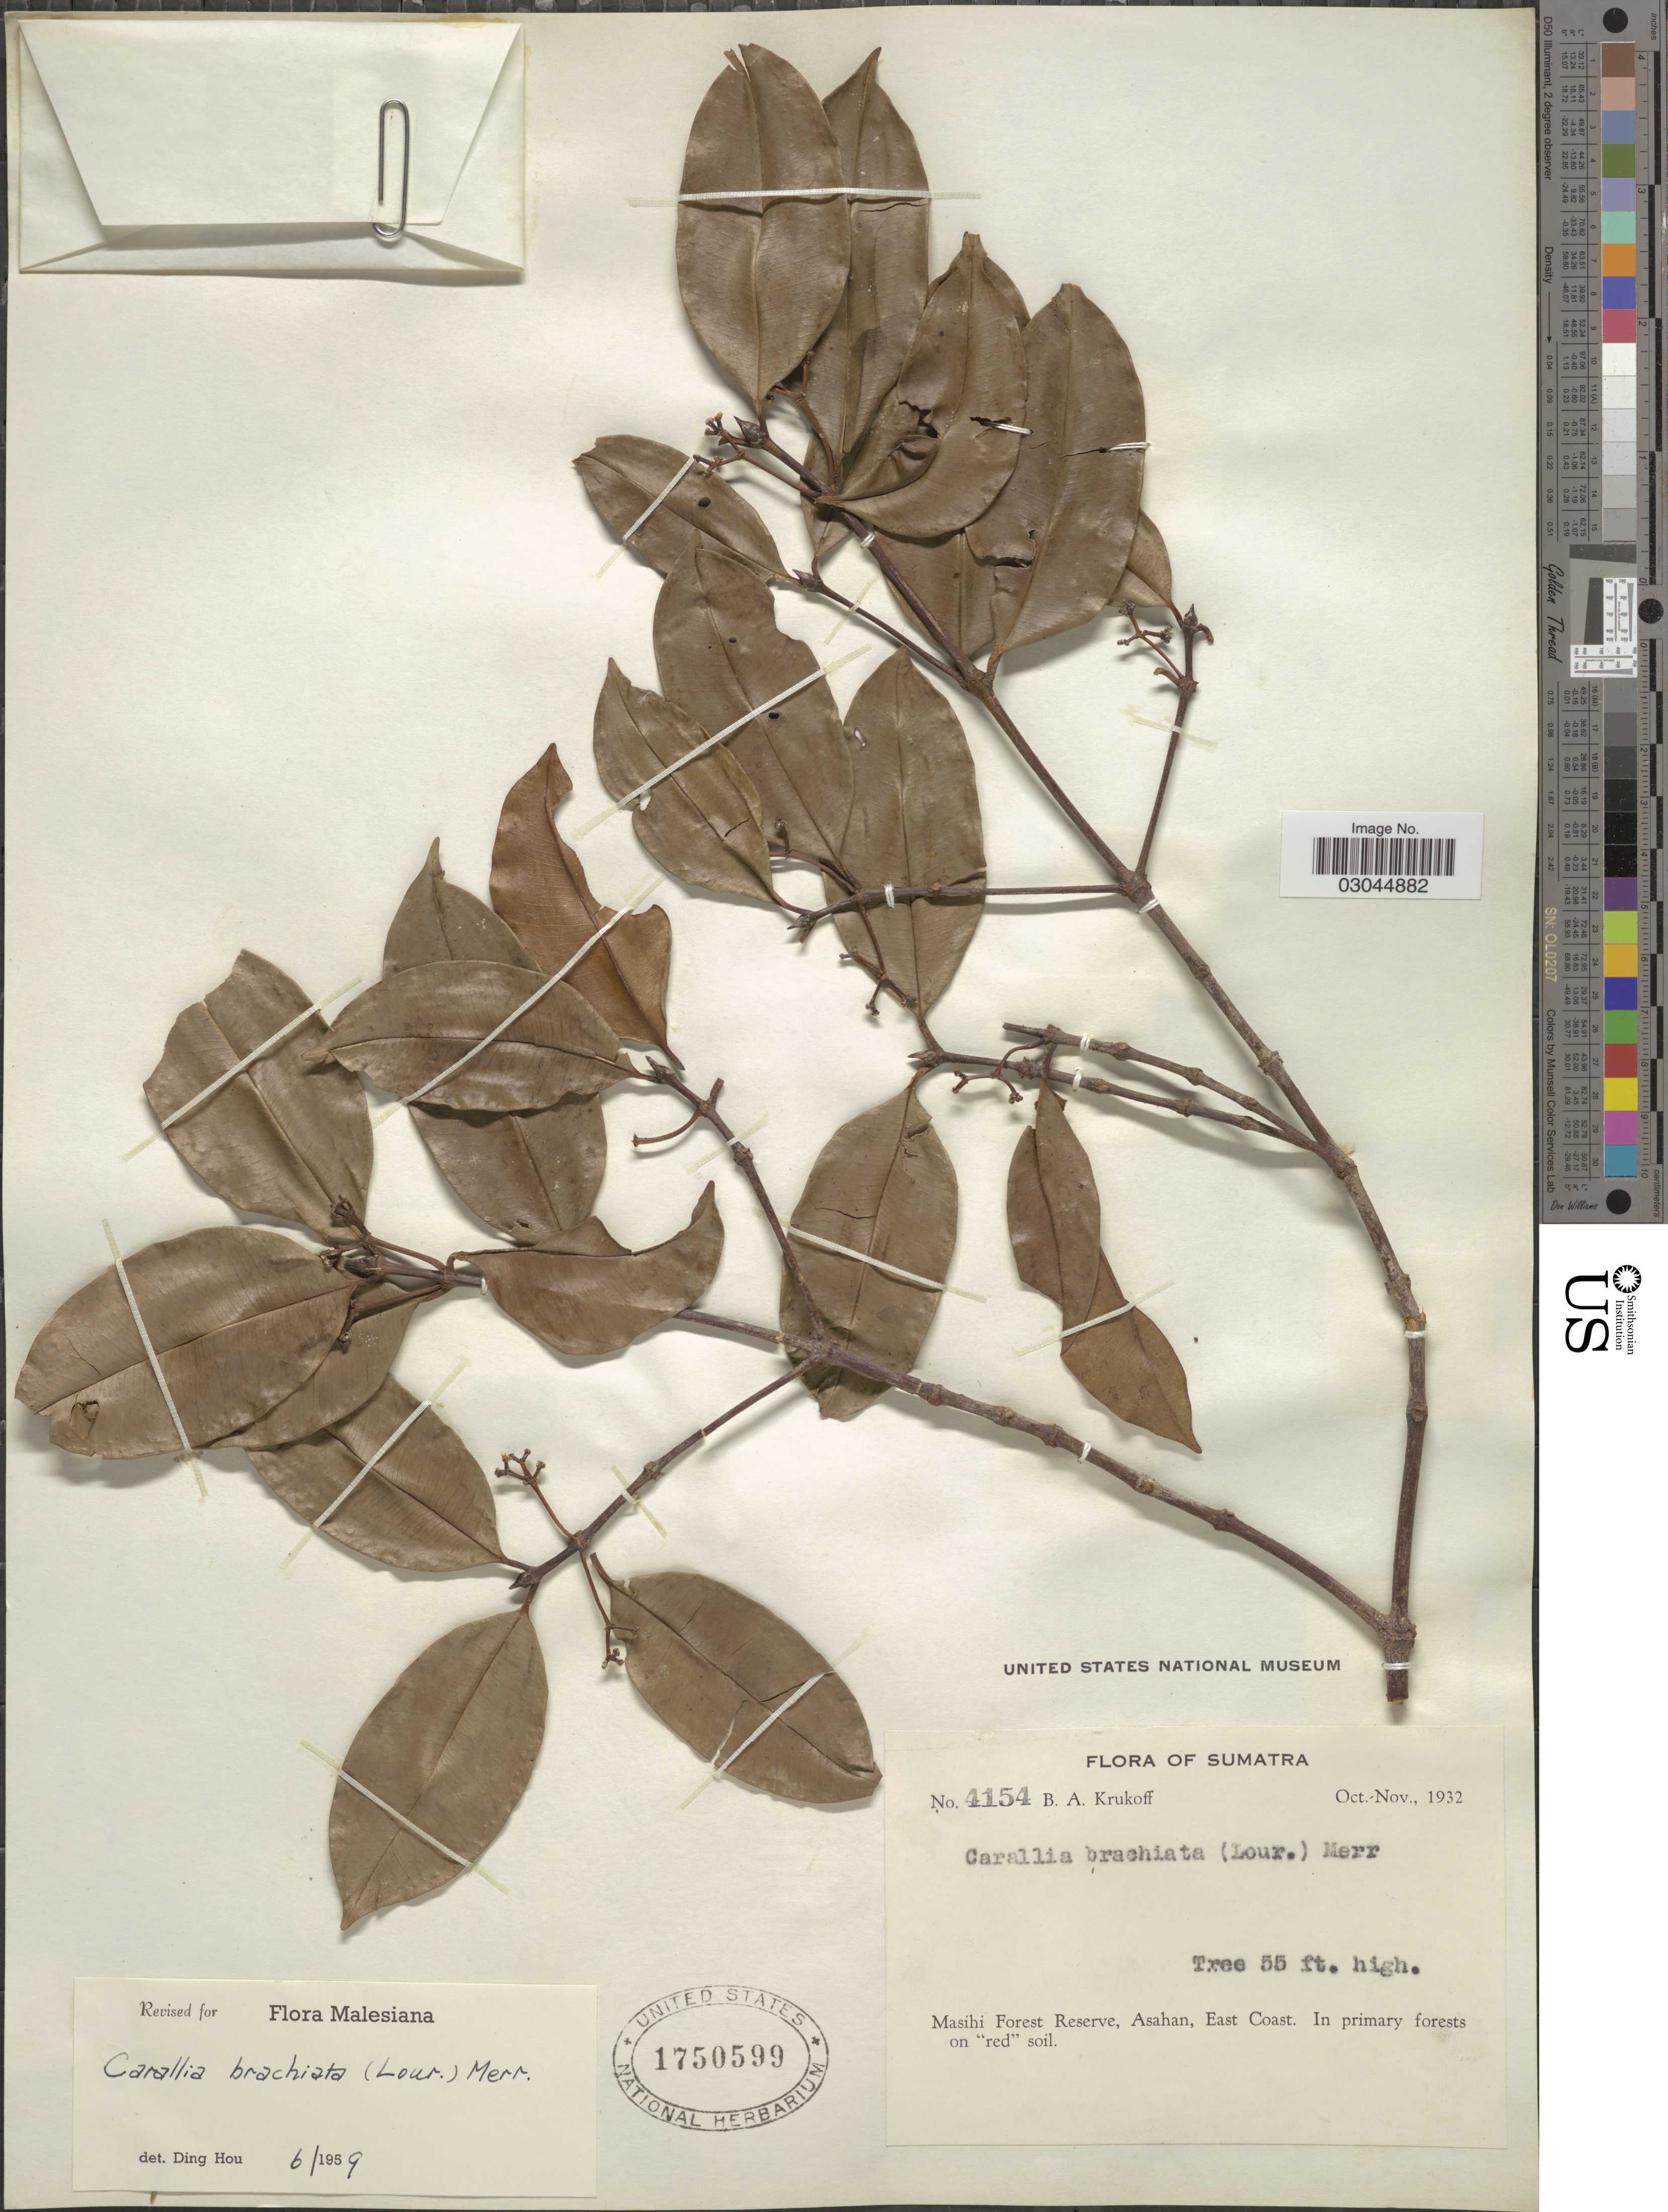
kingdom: Plantae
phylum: Tracheophyta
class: Magnoliopsida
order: Malpighiales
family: Rhizophoraceae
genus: Carallia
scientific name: Carallia brachiata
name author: (Lour.) Merr.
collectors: B. A. Krukoff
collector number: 4154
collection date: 1932-10/1932-11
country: Indonesia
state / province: Sumatra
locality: Masihi Forest Reserve, Asahan, East Coast.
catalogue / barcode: US 1750599